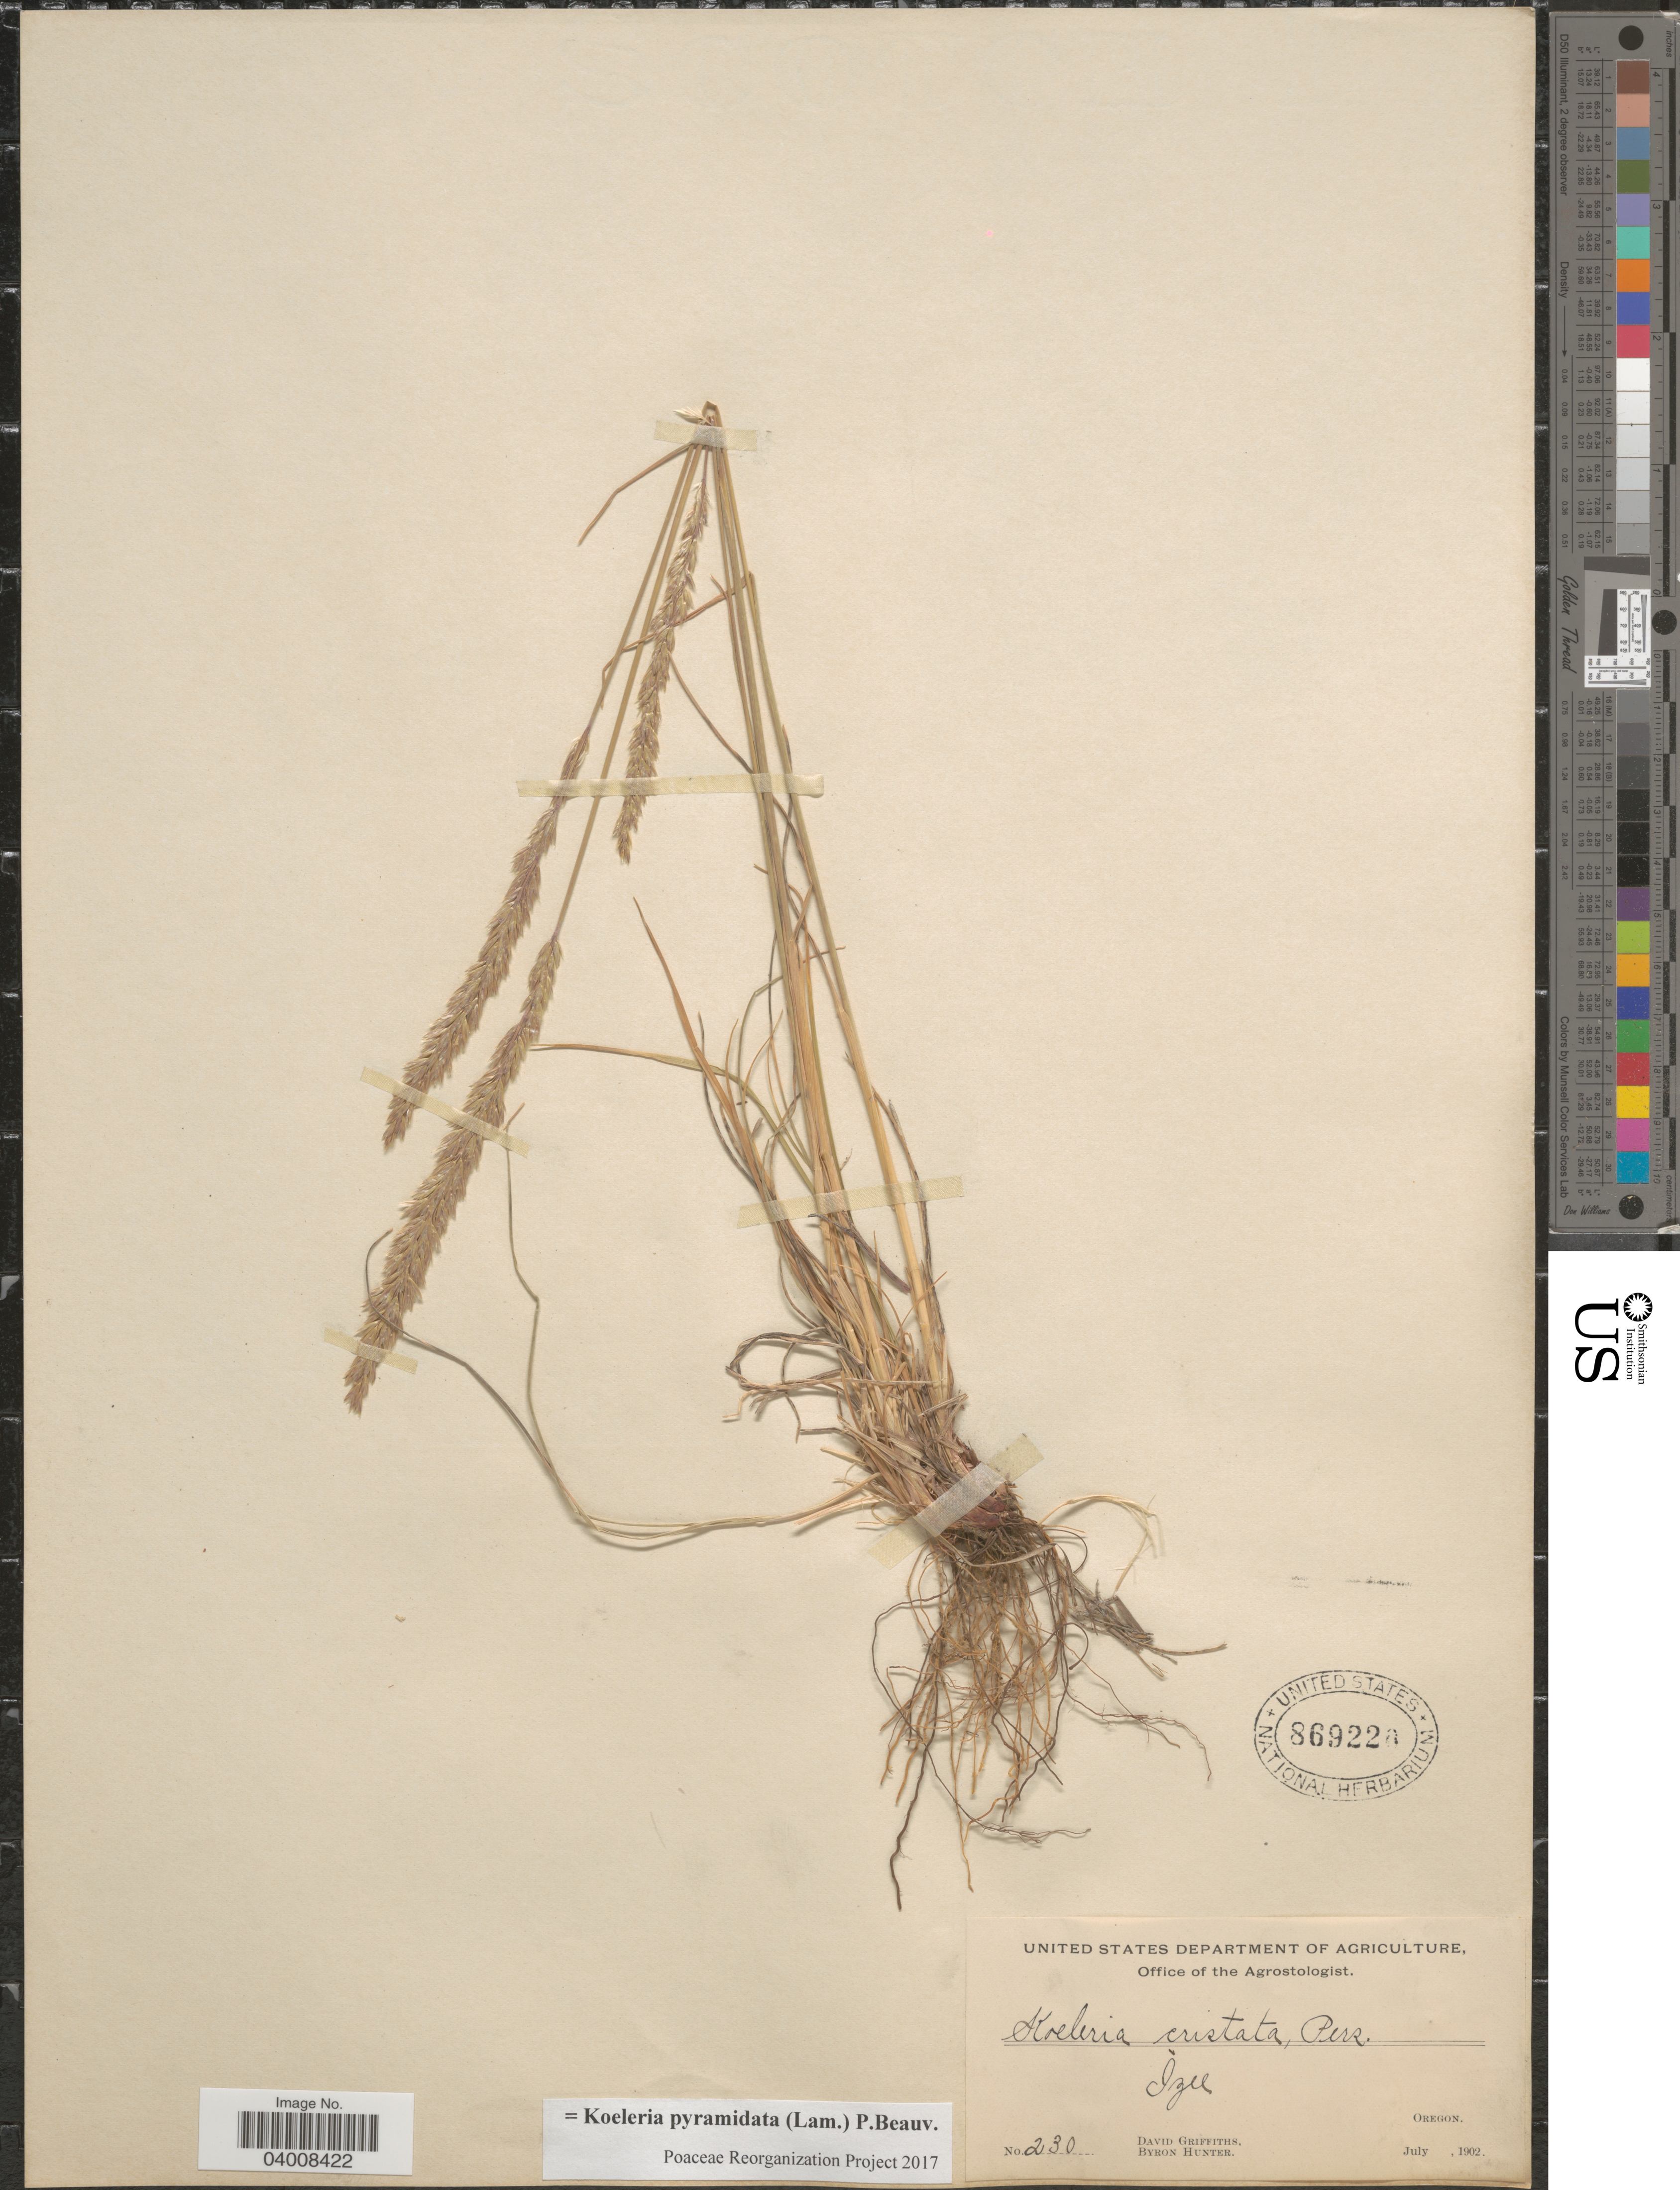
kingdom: Plantae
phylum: Tracheophyta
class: Liliopsida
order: Poales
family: Poaceae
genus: Koeleria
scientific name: Koeleria pyramidata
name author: (Lam.) P. Beauv.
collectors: D. Griffiths & B. Hunter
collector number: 230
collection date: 1902-07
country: United States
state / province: Oregon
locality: Izee.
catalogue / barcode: US 869220